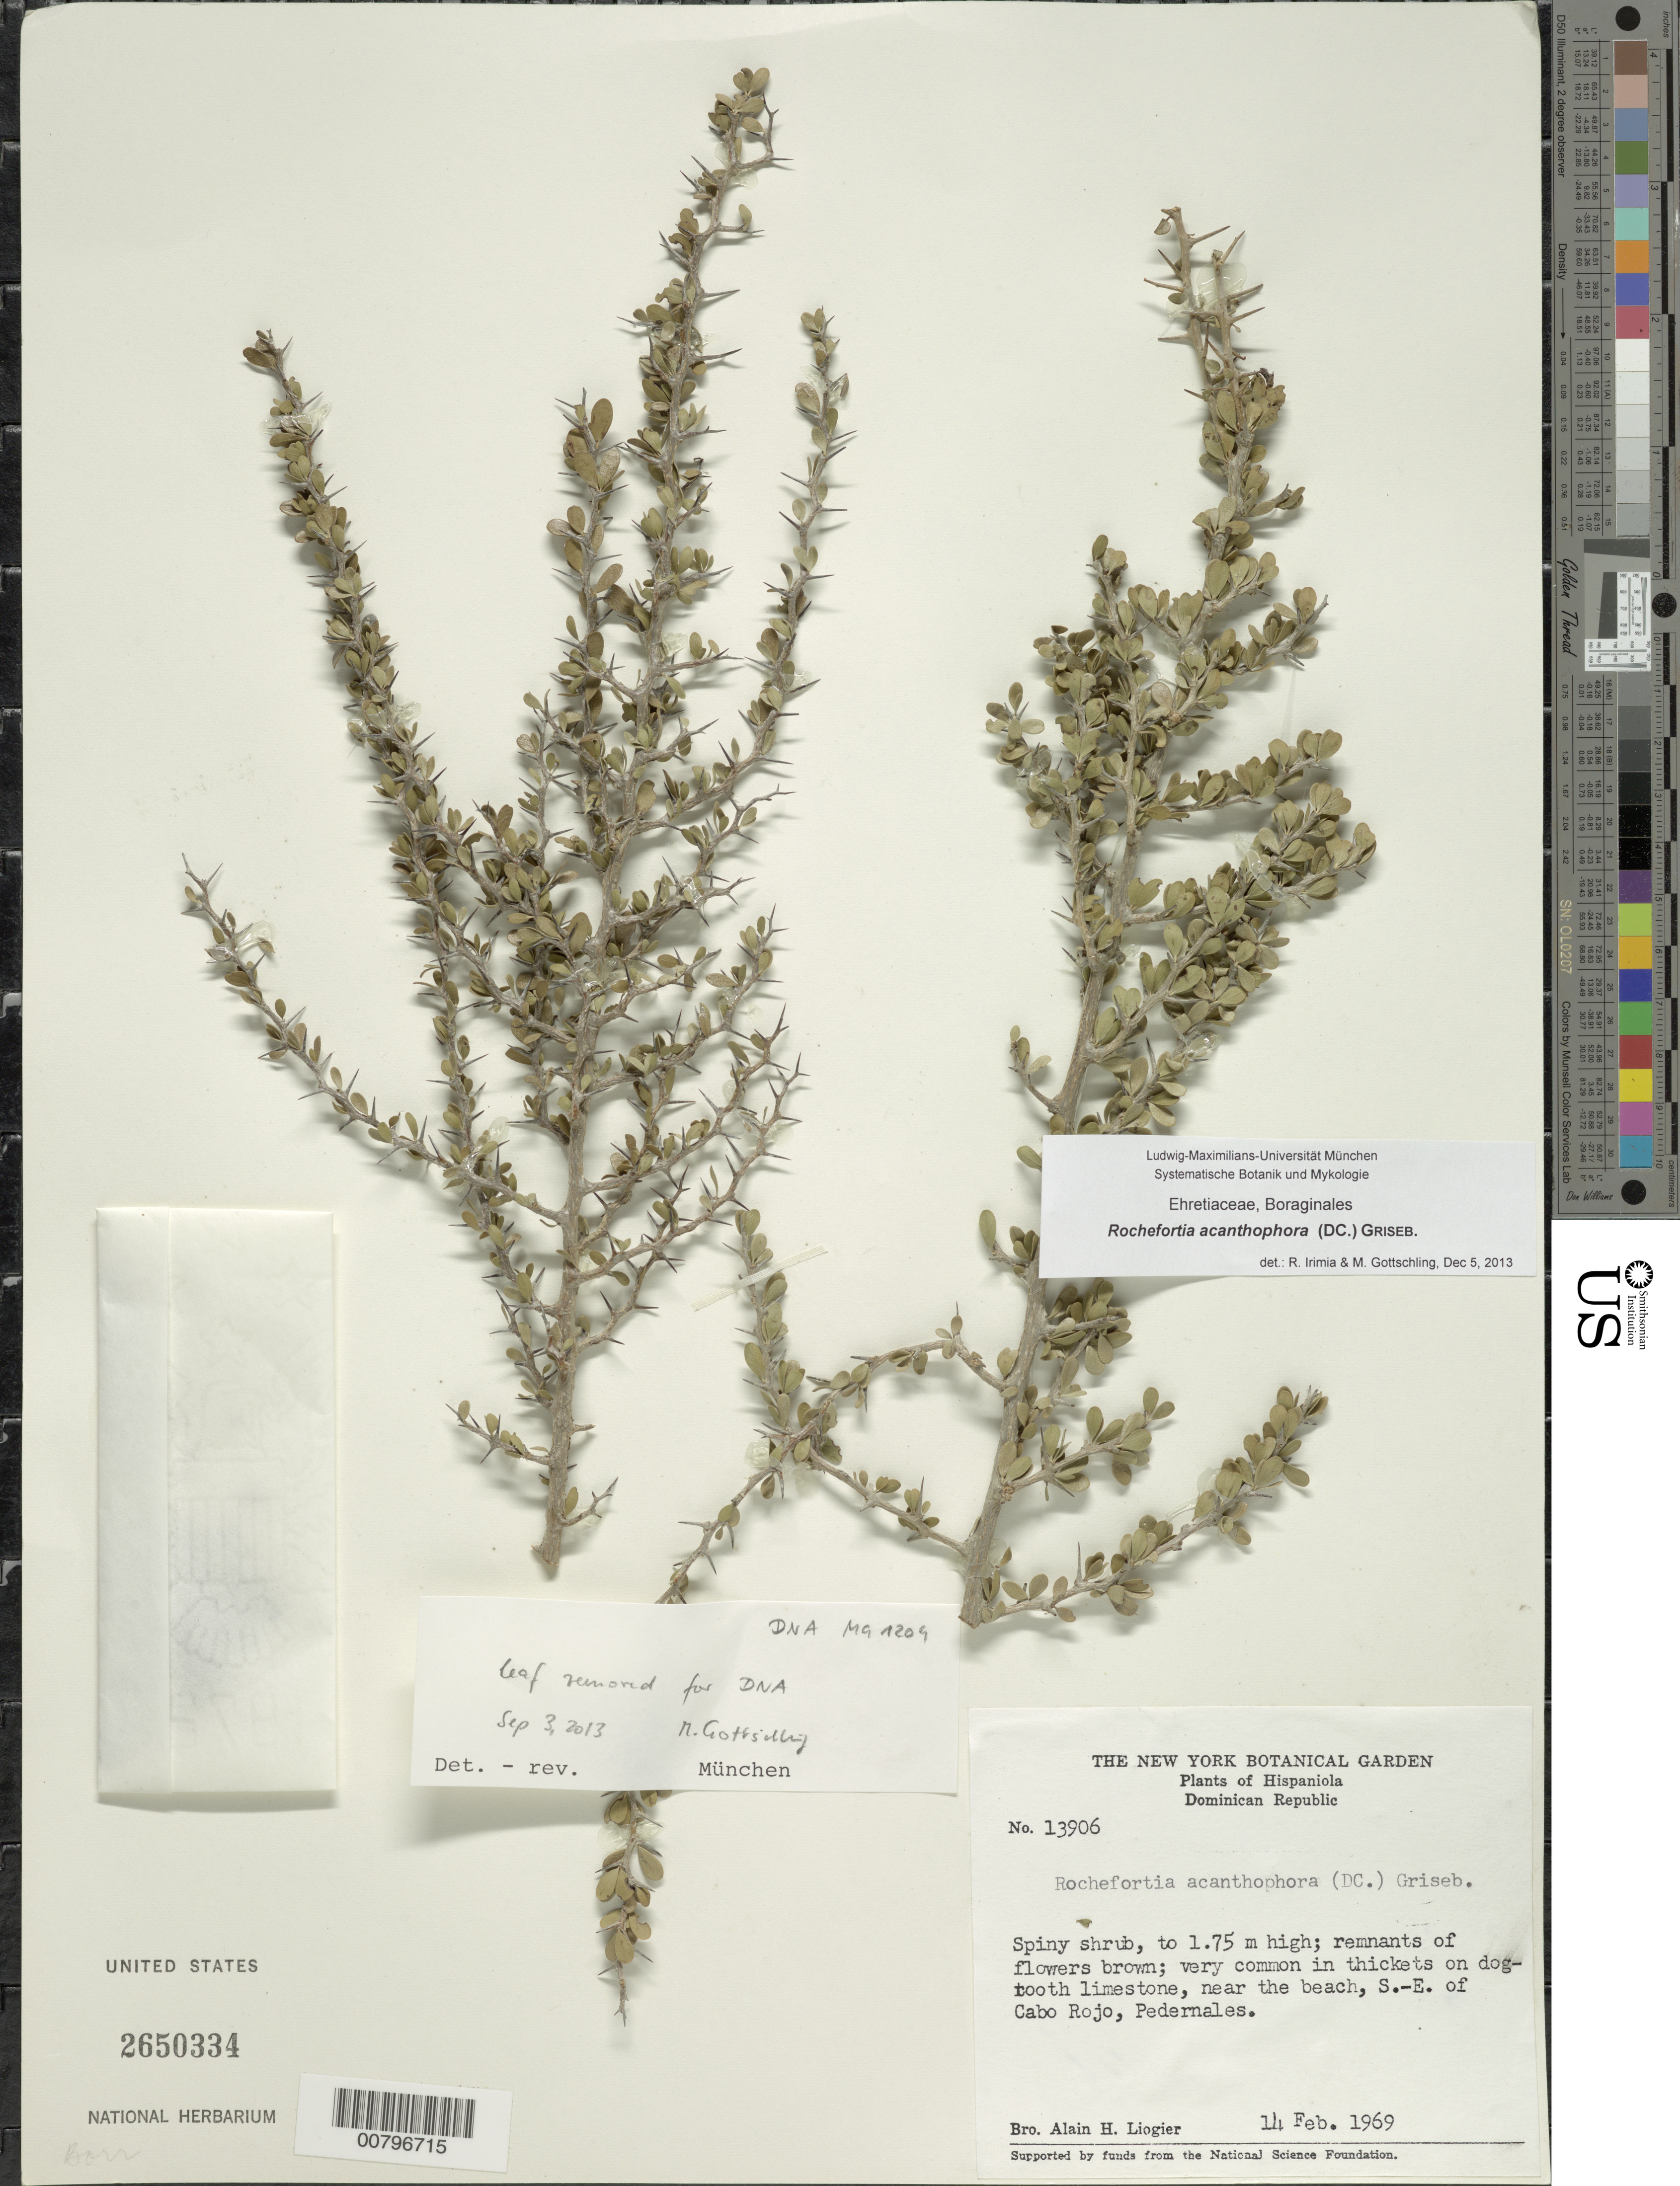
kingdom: Plantae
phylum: Tracheophyta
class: Magnoliopsida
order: Boraginales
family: Ehretiaceae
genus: Rochefortia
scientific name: Rochefortia acanthophora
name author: (DC.) Griseb.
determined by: Irimia, R.; Gottschling, M.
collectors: A. H. Liogier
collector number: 13906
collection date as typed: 14 Feb 1969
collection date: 1969-02-14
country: Dominican Republic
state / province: Pedernales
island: Hispaniola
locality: S-E of Cabo Rojo.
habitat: Near the beach.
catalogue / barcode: US 2650334